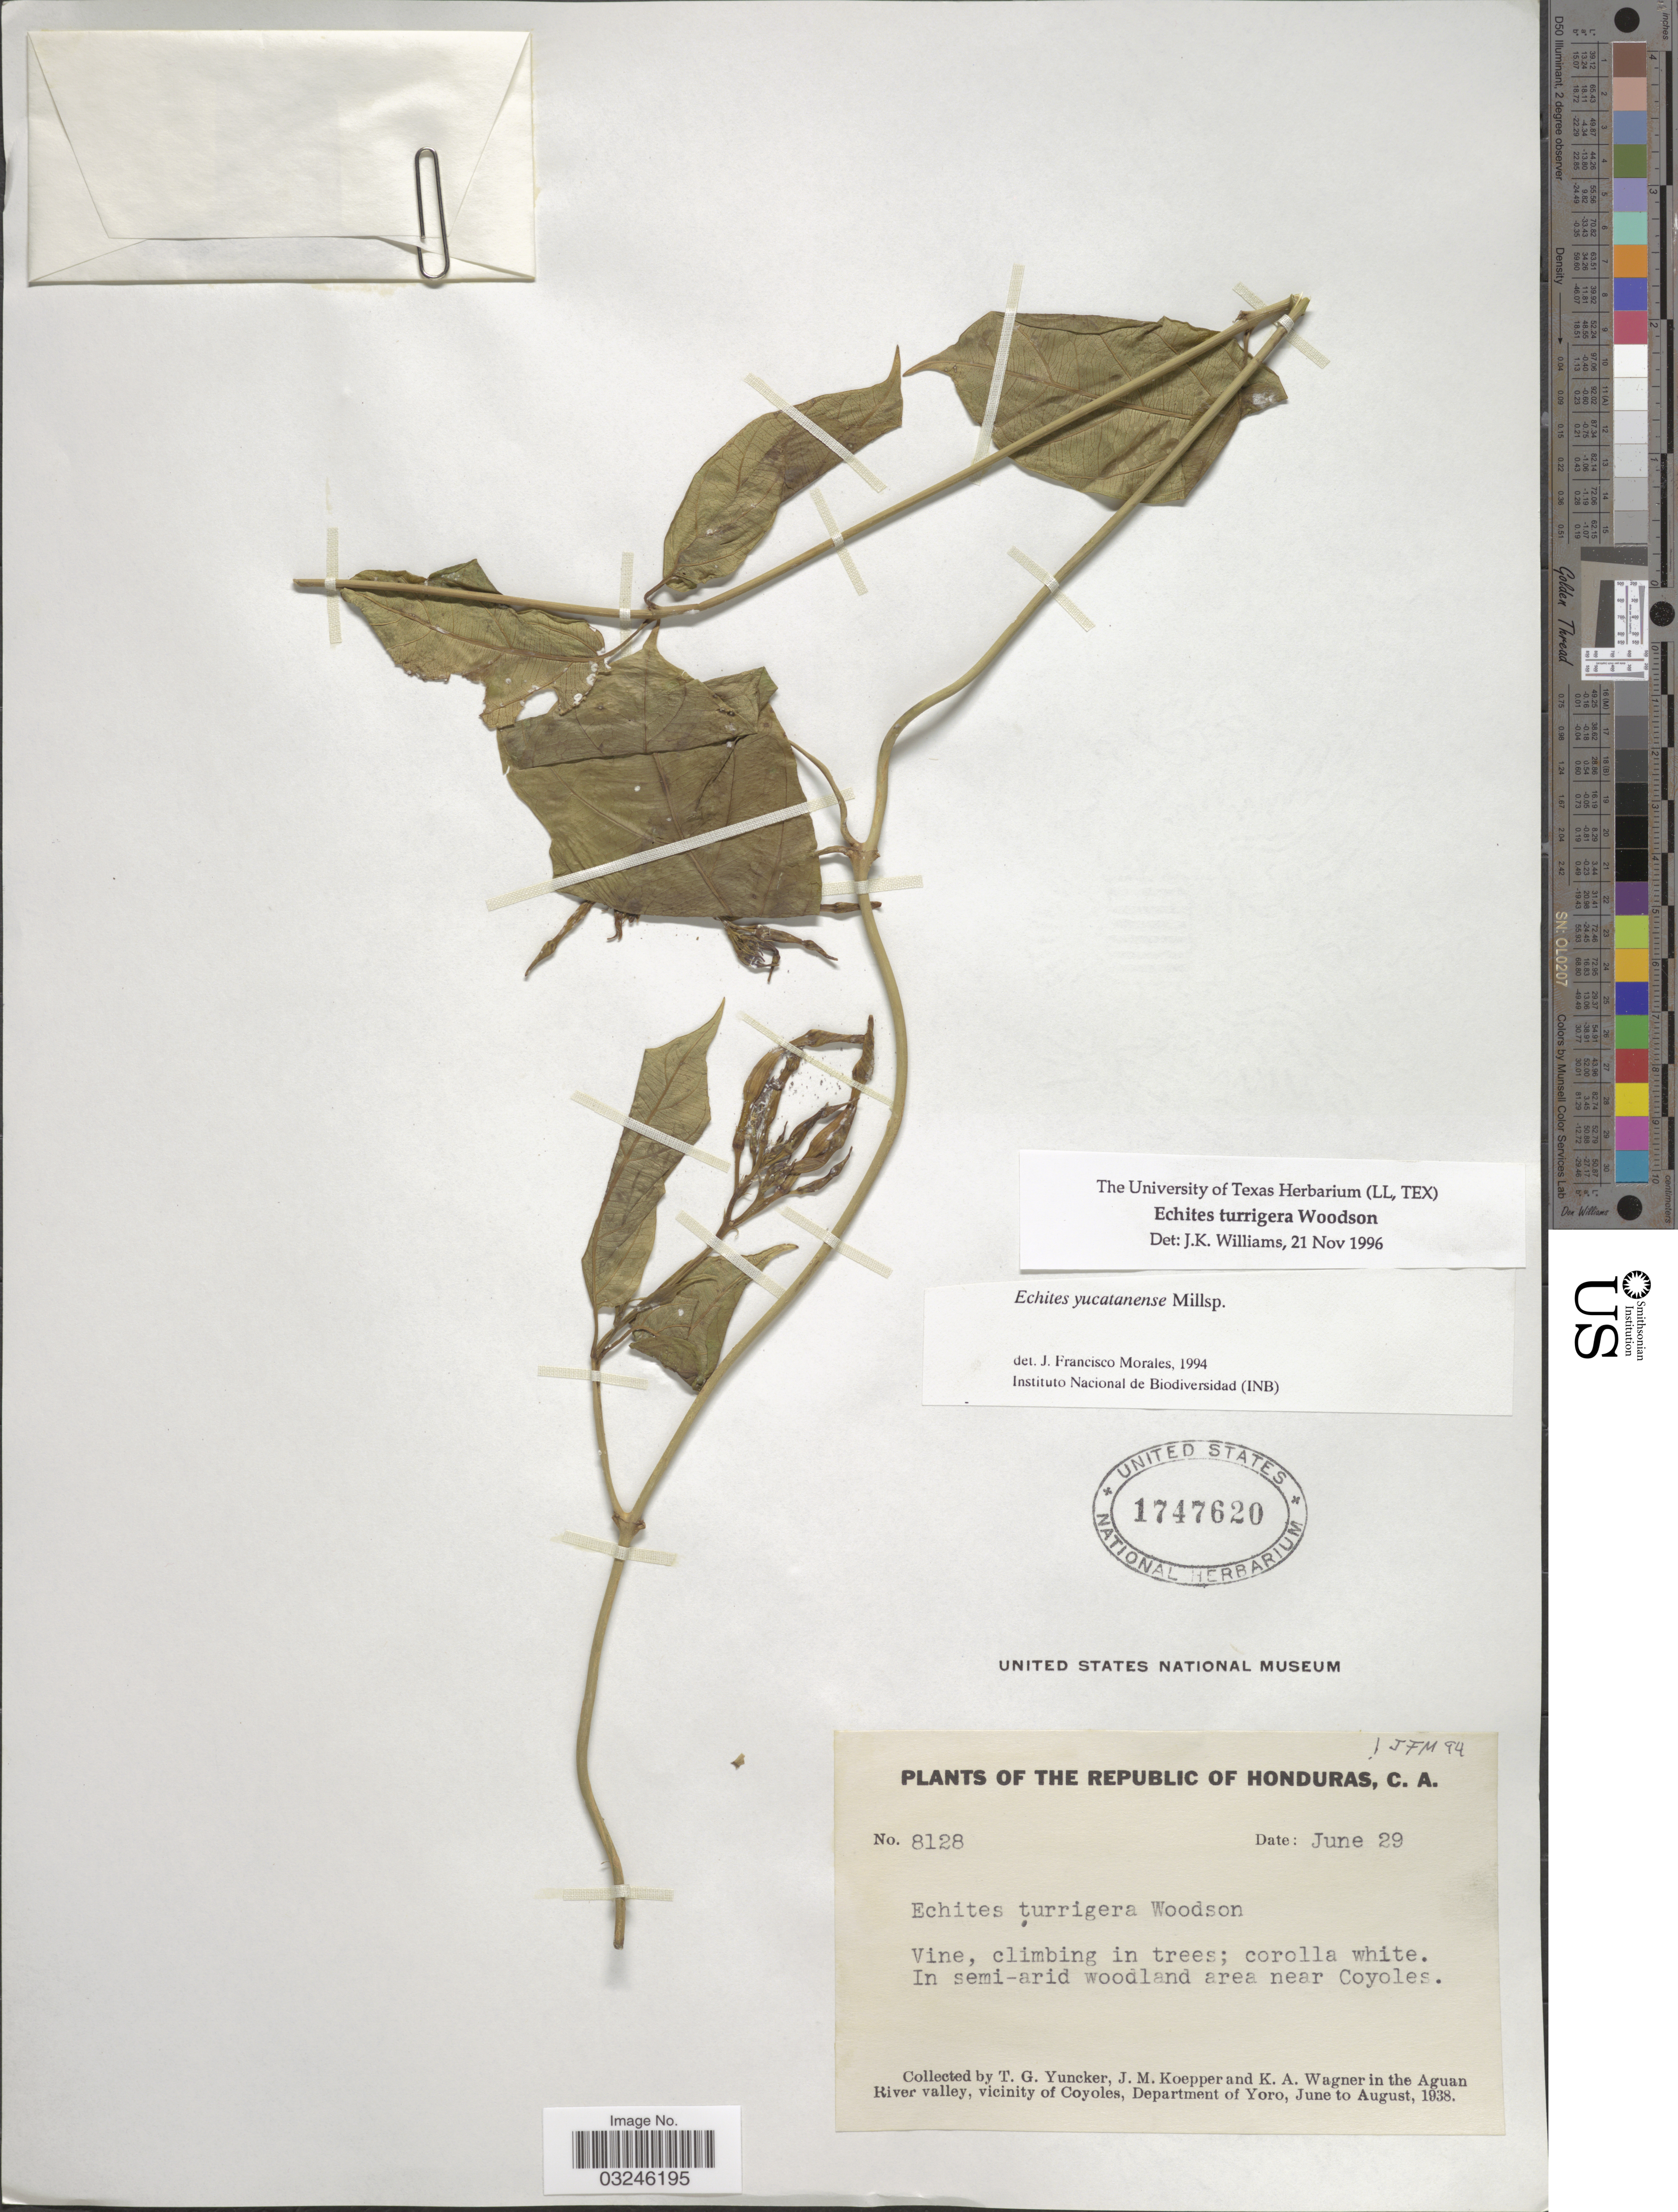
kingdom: Plantae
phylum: Tracheophyta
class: Magnoliopsida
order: Gentianales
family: Apocynaceae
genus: Echites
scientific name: Echites turrigera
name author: Woodson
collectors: T. G. Yuncker, J. M. Koepper & K. A. Wagner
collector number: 8128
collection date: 1938-06-29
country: Honduras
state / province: Yoro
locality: In the Aguan River valley, vicinity of Coyoles, Department of Yoro. Area near Coyoles.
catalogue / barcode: US 1747620